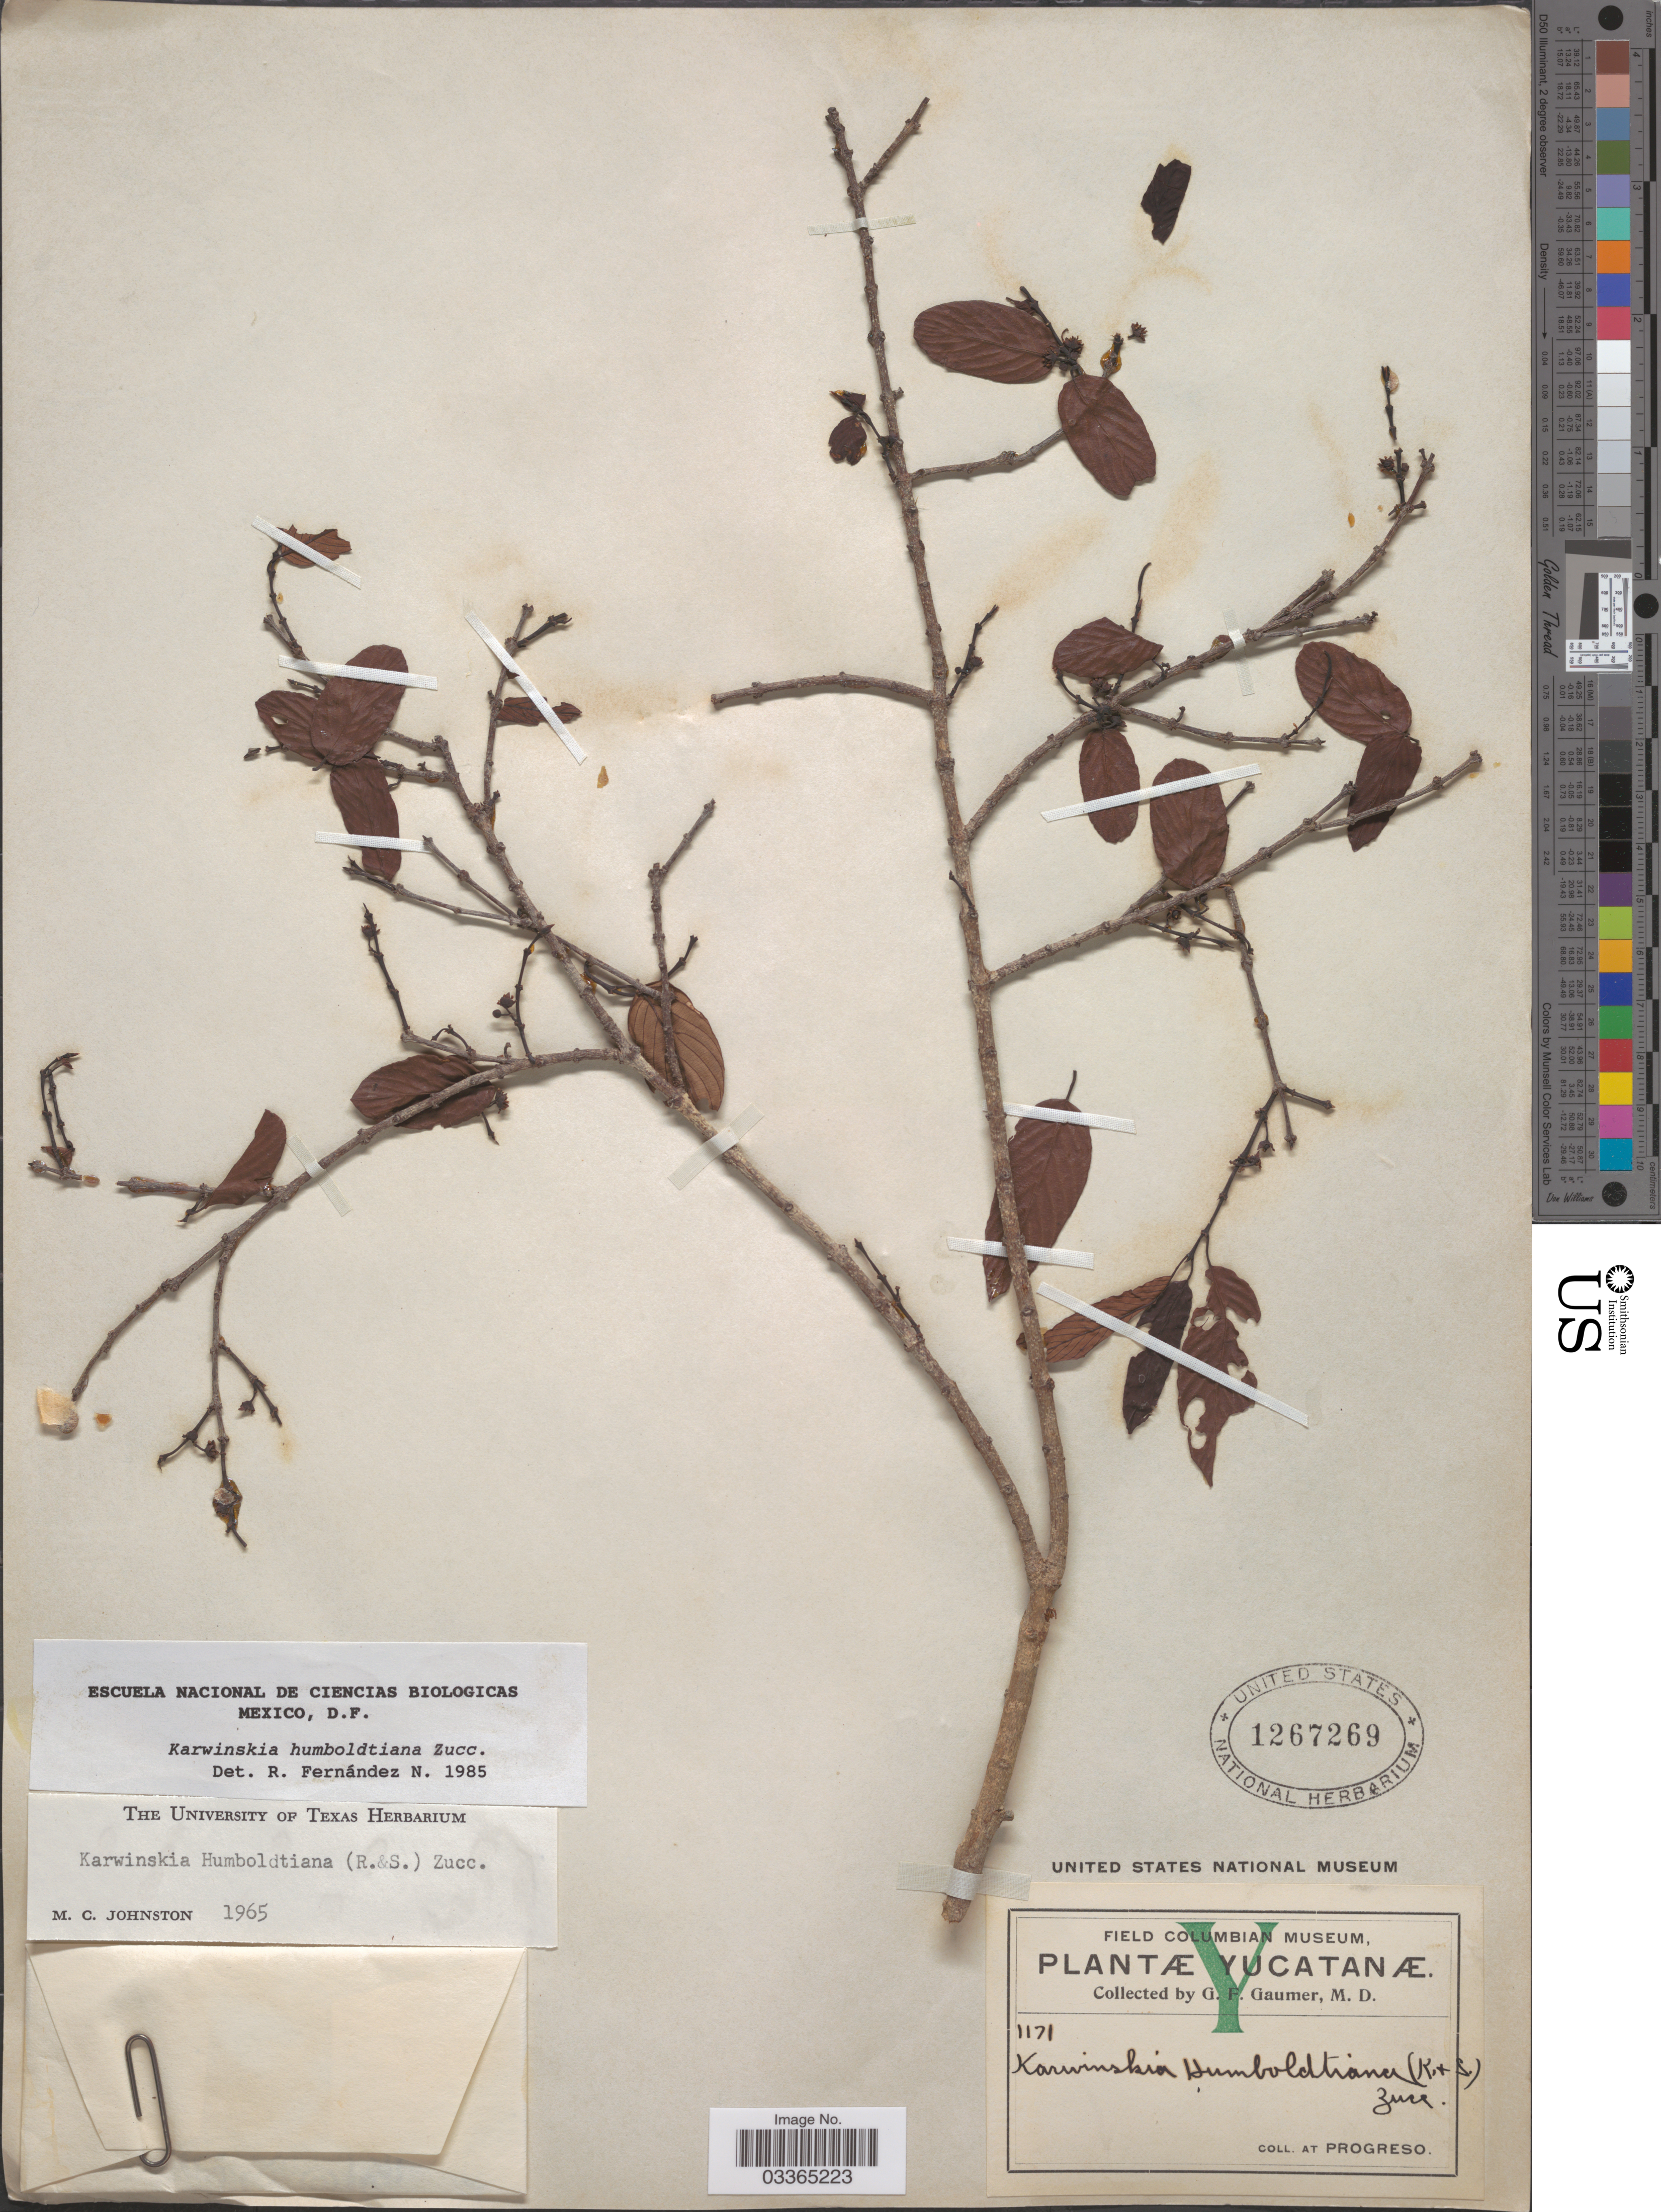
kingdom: Plantae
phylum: Tracheophyta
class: Magnoliopsida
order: Rosales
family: Rhamnaceae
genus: Karwinskia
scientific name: Karwinskia humboldtiana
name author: (Schult.) Zucc.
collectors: G. F. Gaumer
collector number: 1171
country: Mexico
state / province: Yucatán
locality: At Progreso.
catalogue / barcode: US 1267269